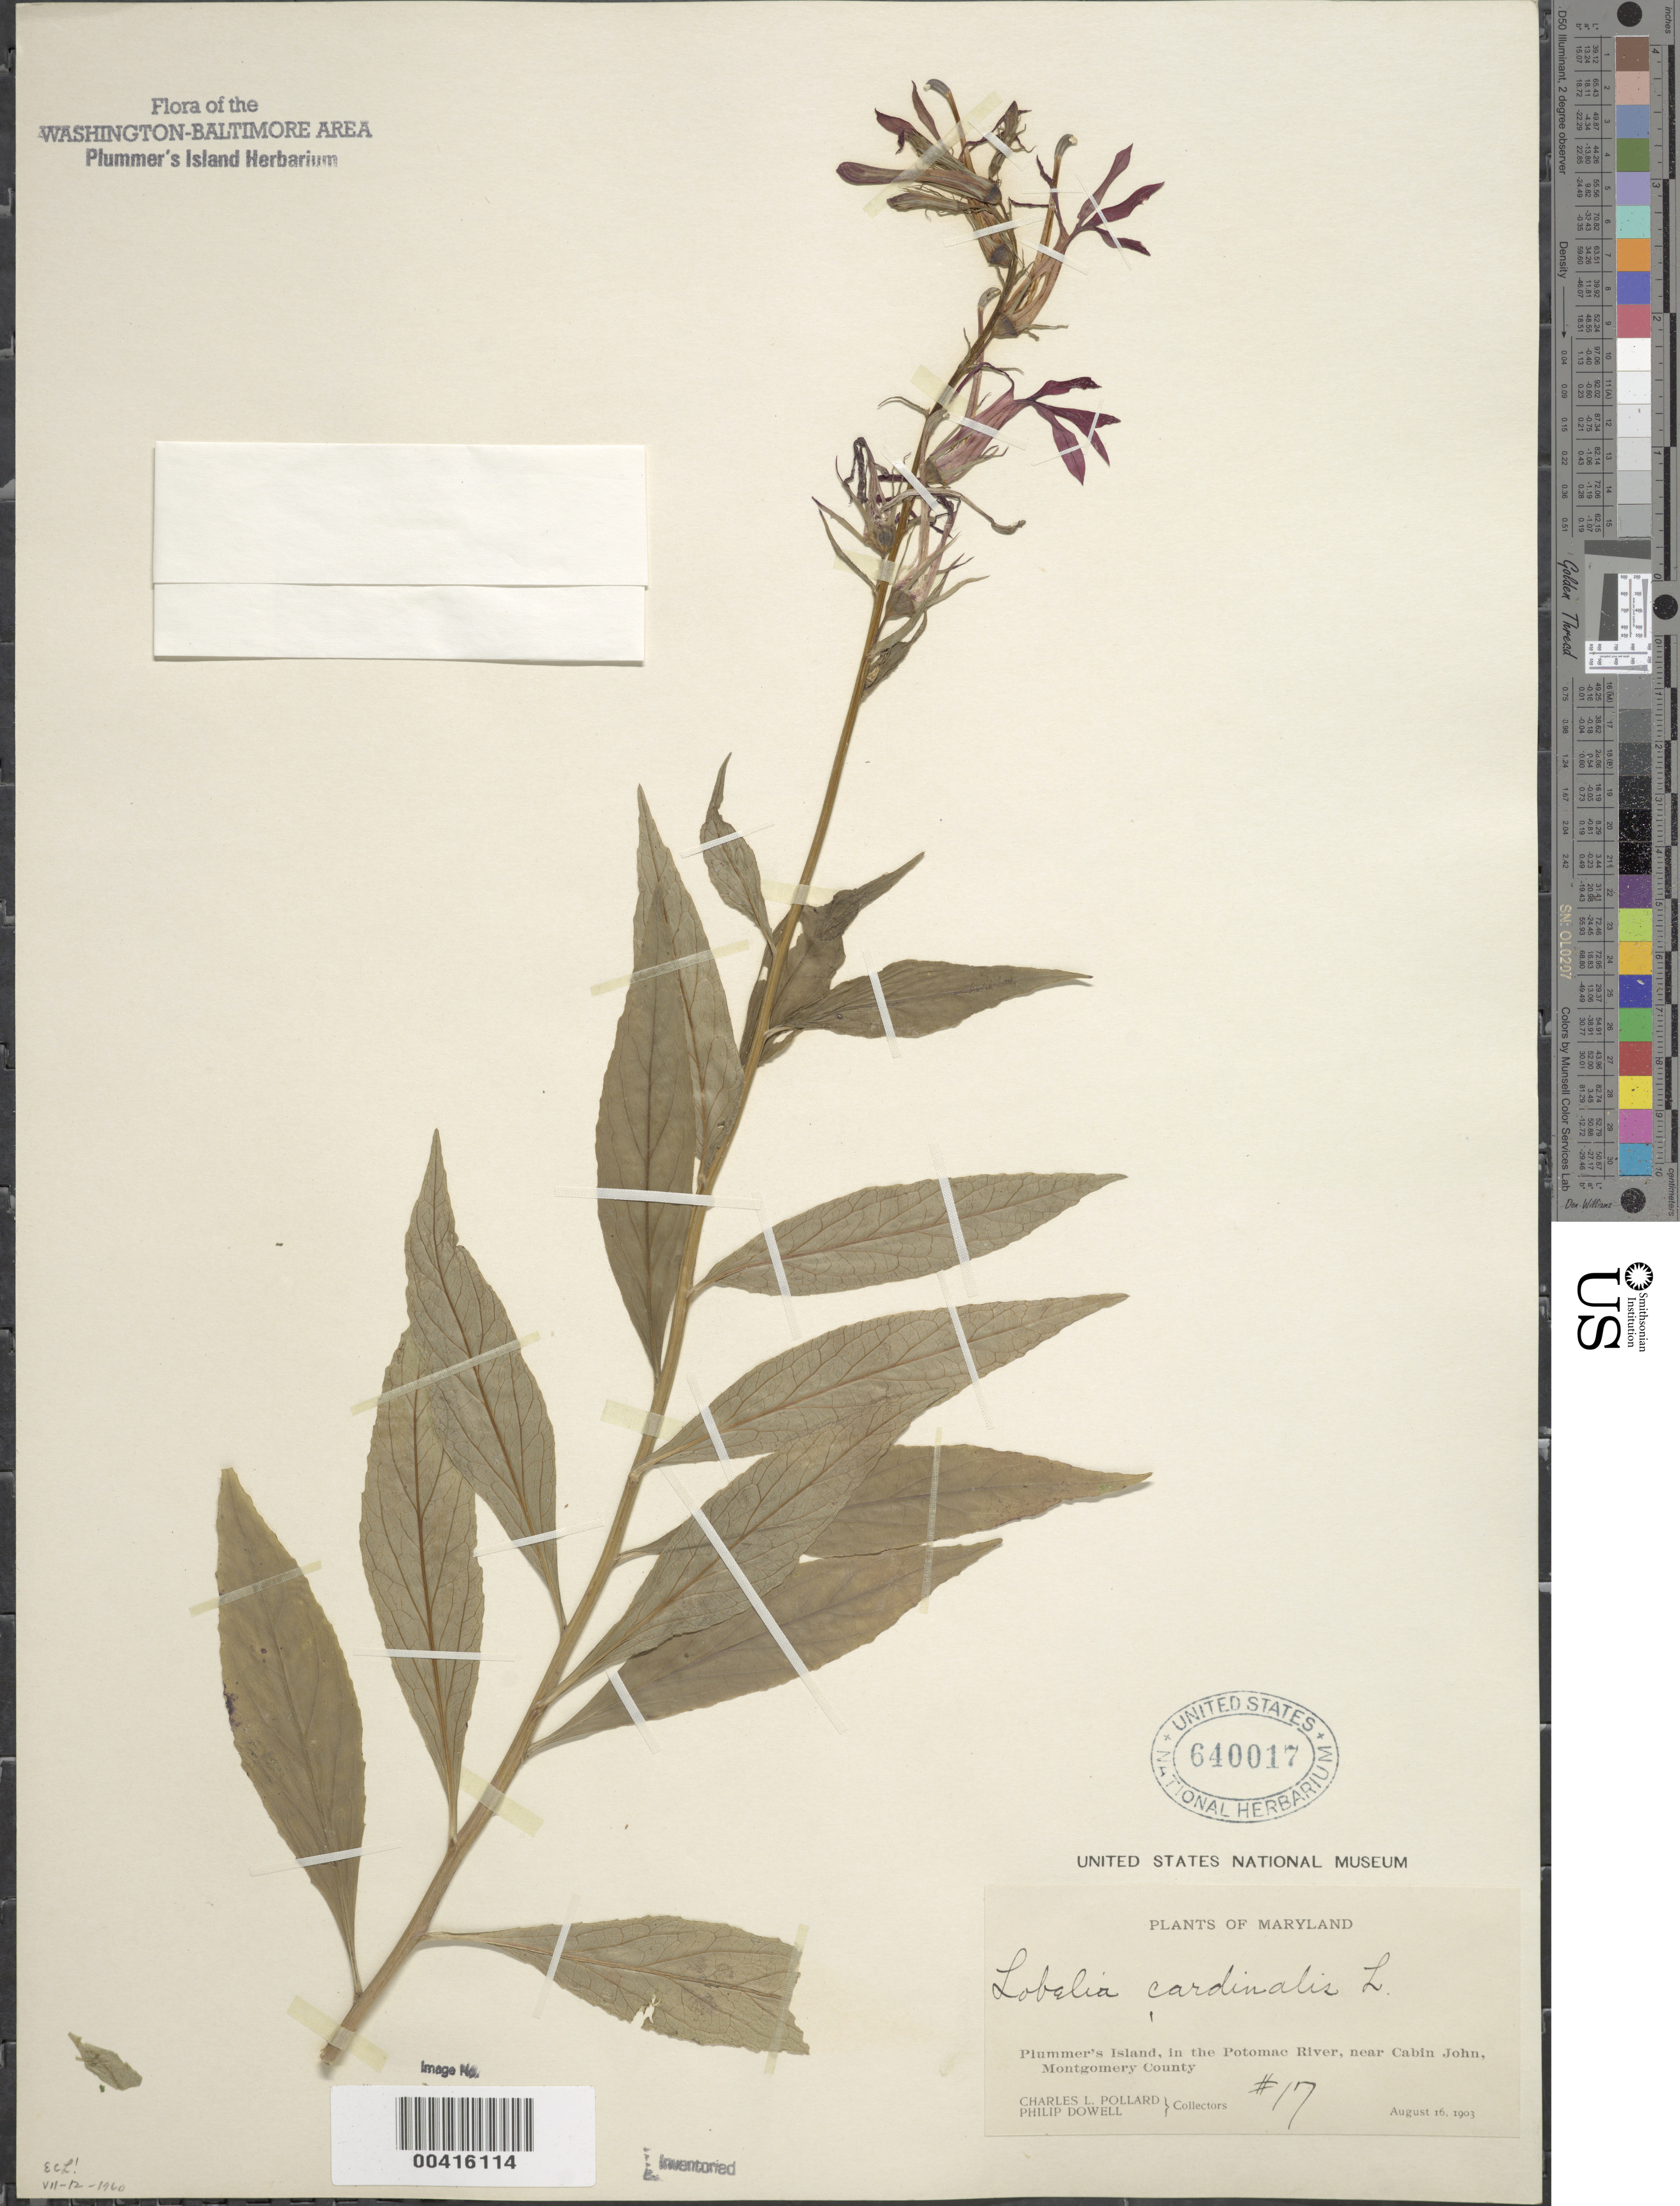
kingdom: Plantae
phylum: Tracheophyta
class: Magnoliopsida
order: Asterales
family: Campanulaceae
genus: Lobelia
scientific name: Lobelia cardinalis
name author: L.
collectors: C. L. Pollard & P. Dowell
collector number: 17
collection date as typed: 16 Aug 1903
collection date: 1903-08-16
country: United States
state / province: Maryland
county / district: Montgomery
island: Plummers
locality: Plummer's Island C. & O. Canal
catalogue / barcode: US 640017